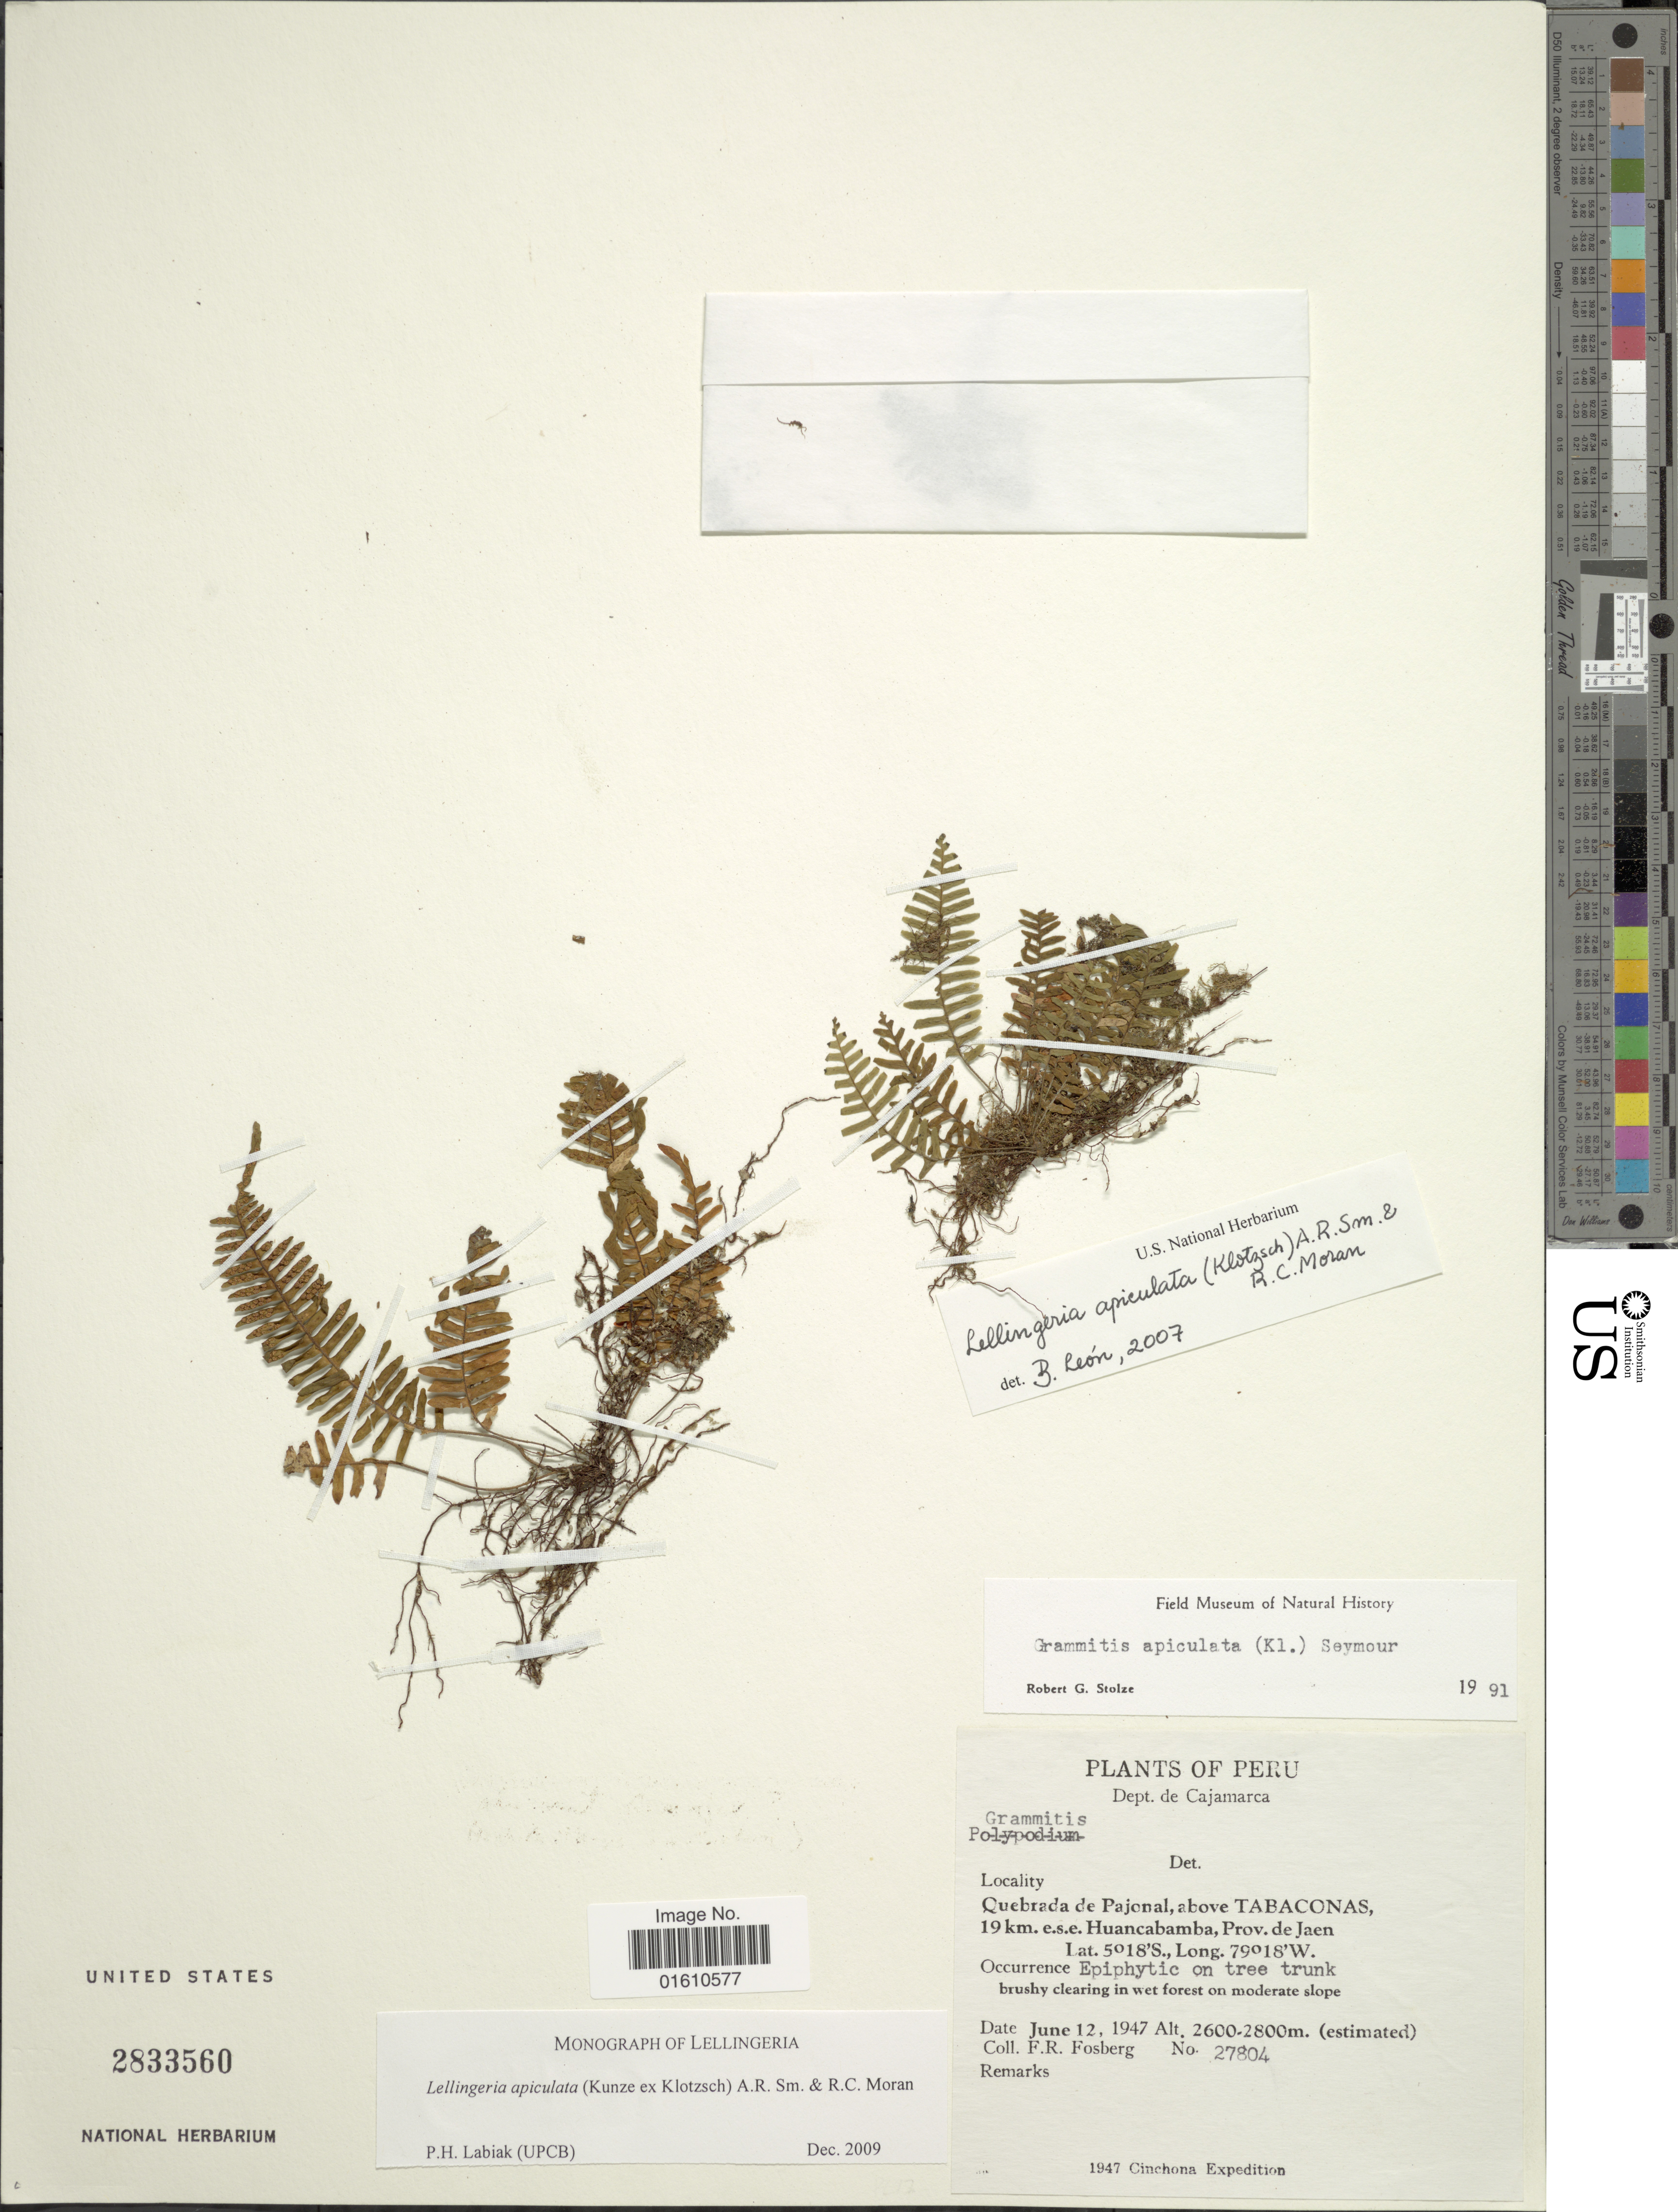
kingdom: Plantae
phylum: Tracheophyta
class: Polypodiopsida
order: Polypodiales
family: Polypodiaceae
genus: Lellingeria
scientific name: Lellingeria apiculata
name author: (Kunze ex Klotzsch) A.R. Sm. & R.C. Moran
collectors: F. R. Fosberg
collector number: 27804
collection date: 1947-06-12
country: Peru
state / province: Cajamarca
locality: Dept. de Cajamarca, Quebrada de Pajonal, above Tabaconas, 19km. e.s.e. Huancabamba, Prov. de Jaen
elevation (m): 2600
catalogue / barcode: US 2833560